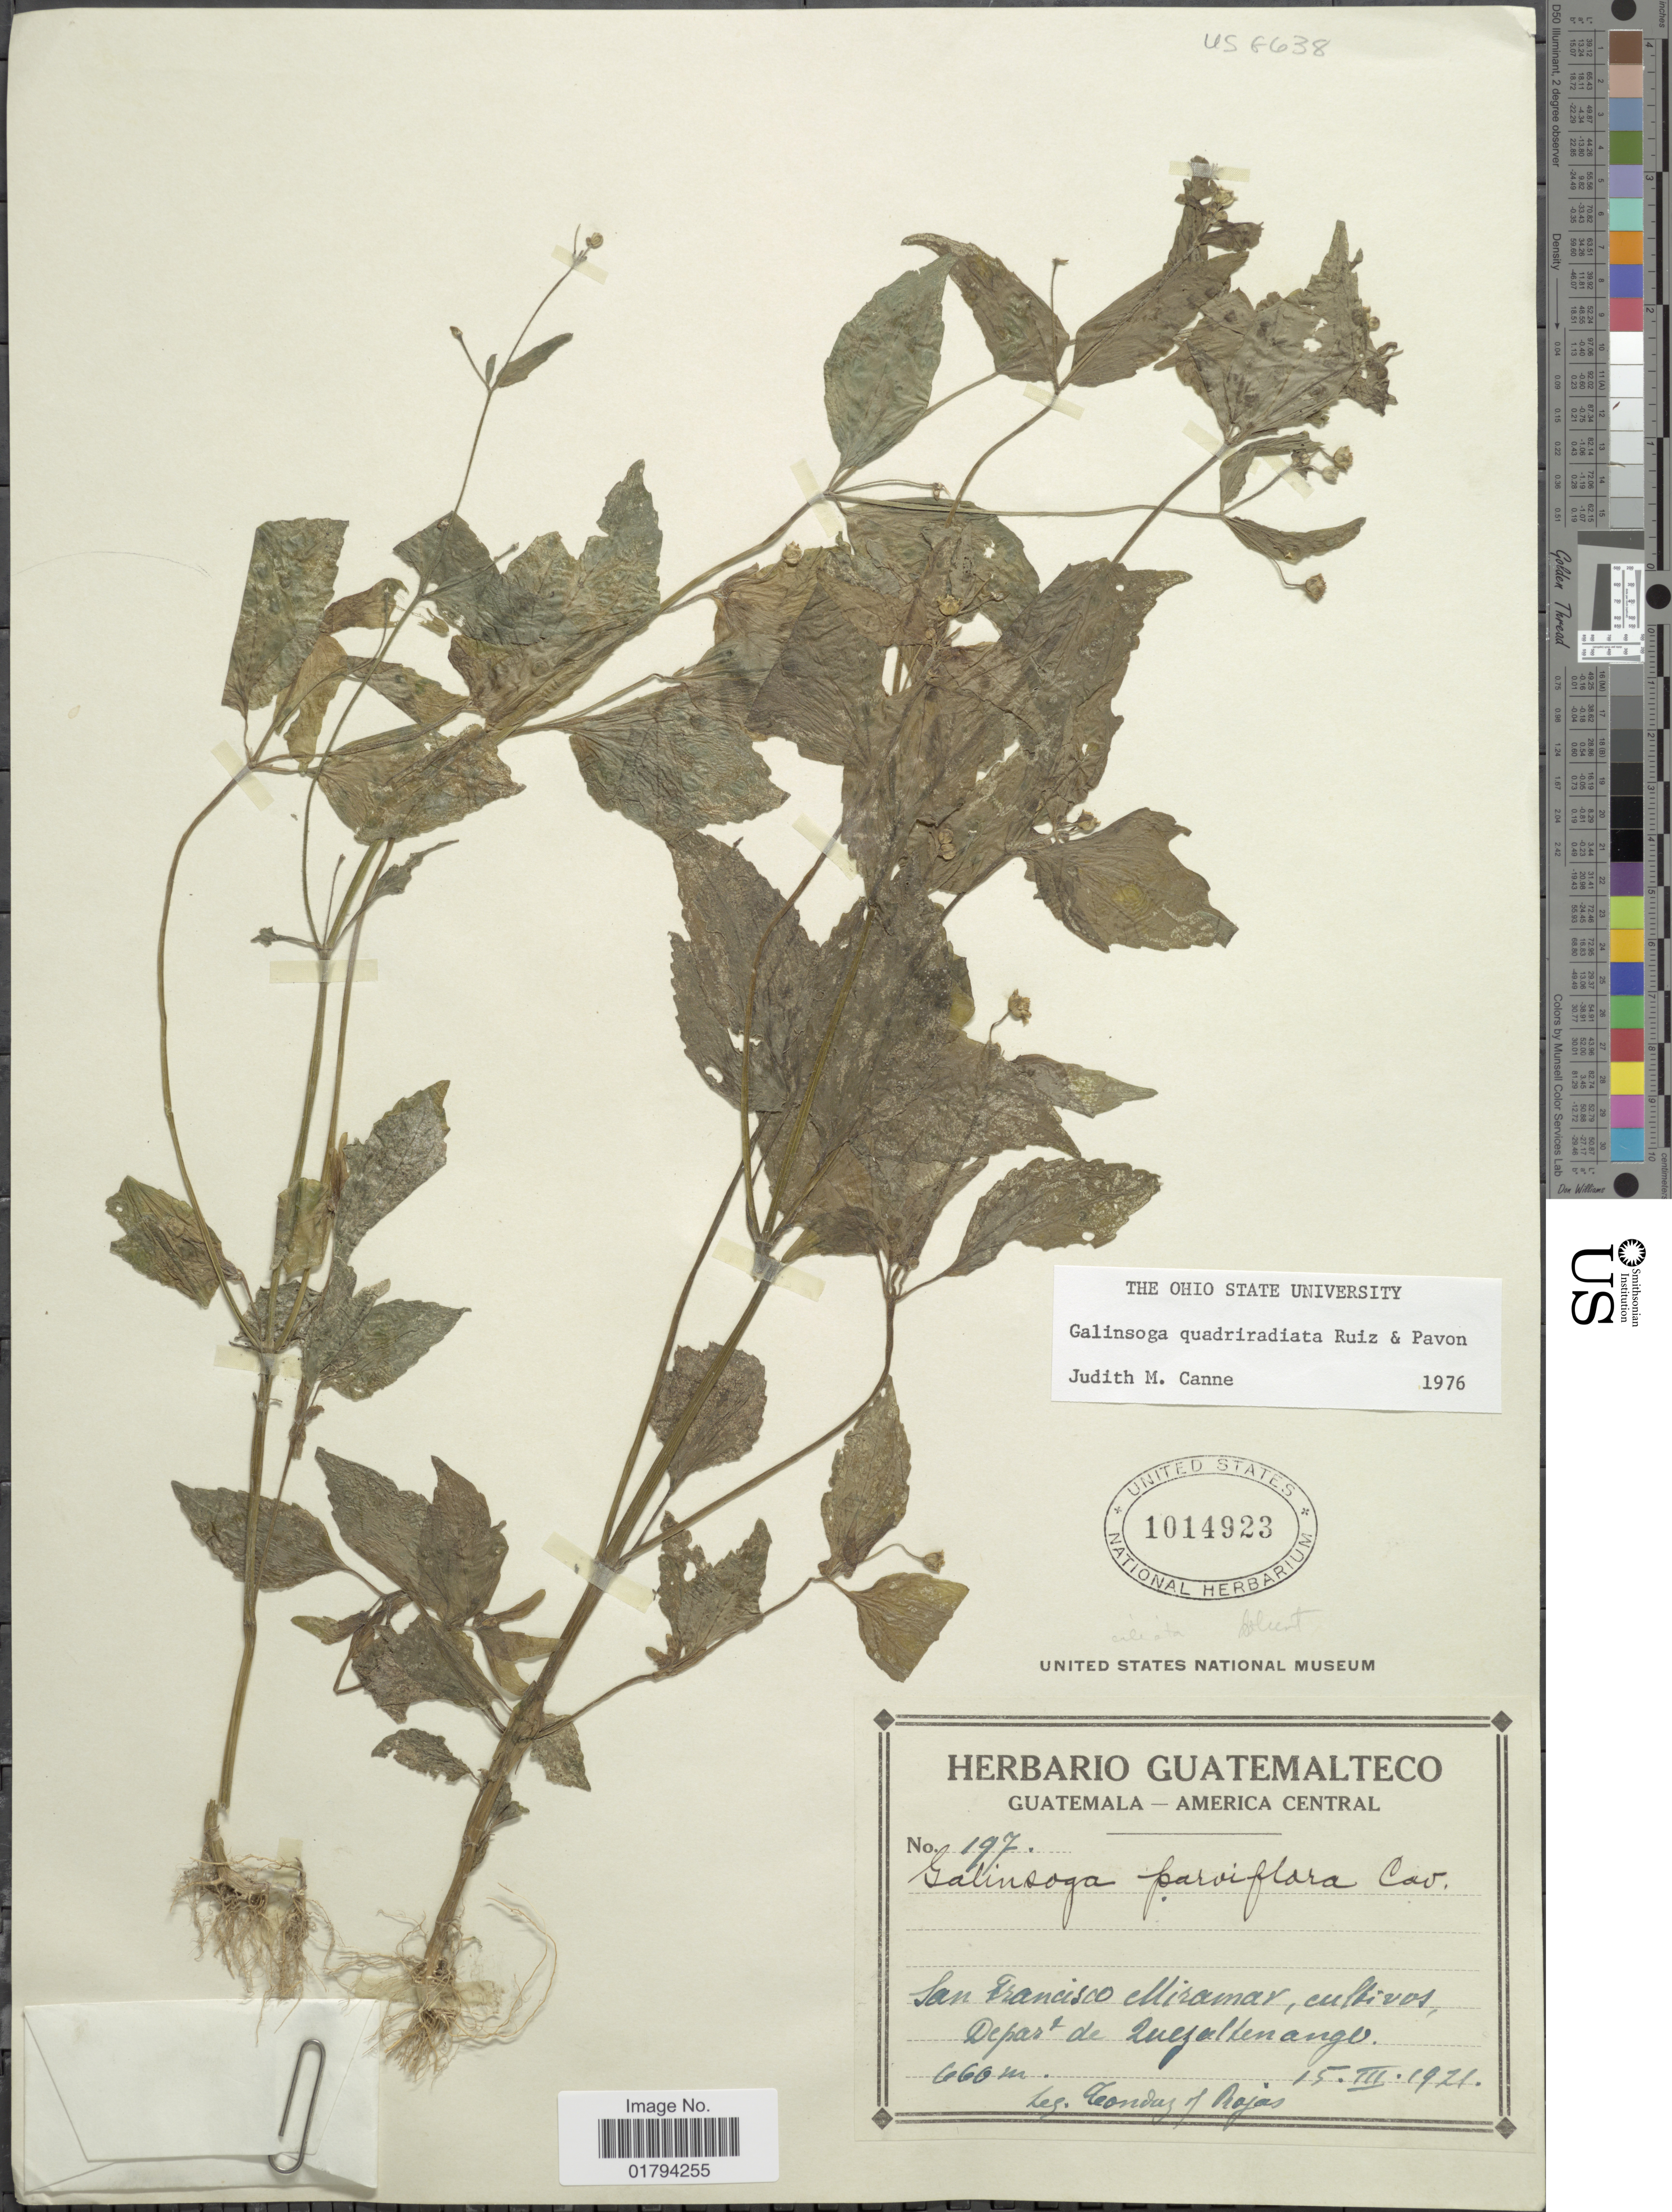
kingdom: Plantae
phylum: Tracheophyta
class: Magnoliopsida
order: Asterales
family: Asteraceae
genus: Galinsoga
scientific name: Galinsoga quadriradiata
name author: Ruiz & Pav.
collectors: A. Tonduz & Rojas, --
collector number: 197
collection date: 1921-03-15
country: Guatemala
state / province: Quetzaltenango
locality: San Francisco Miramar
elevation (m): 660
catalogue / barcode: US 1014923